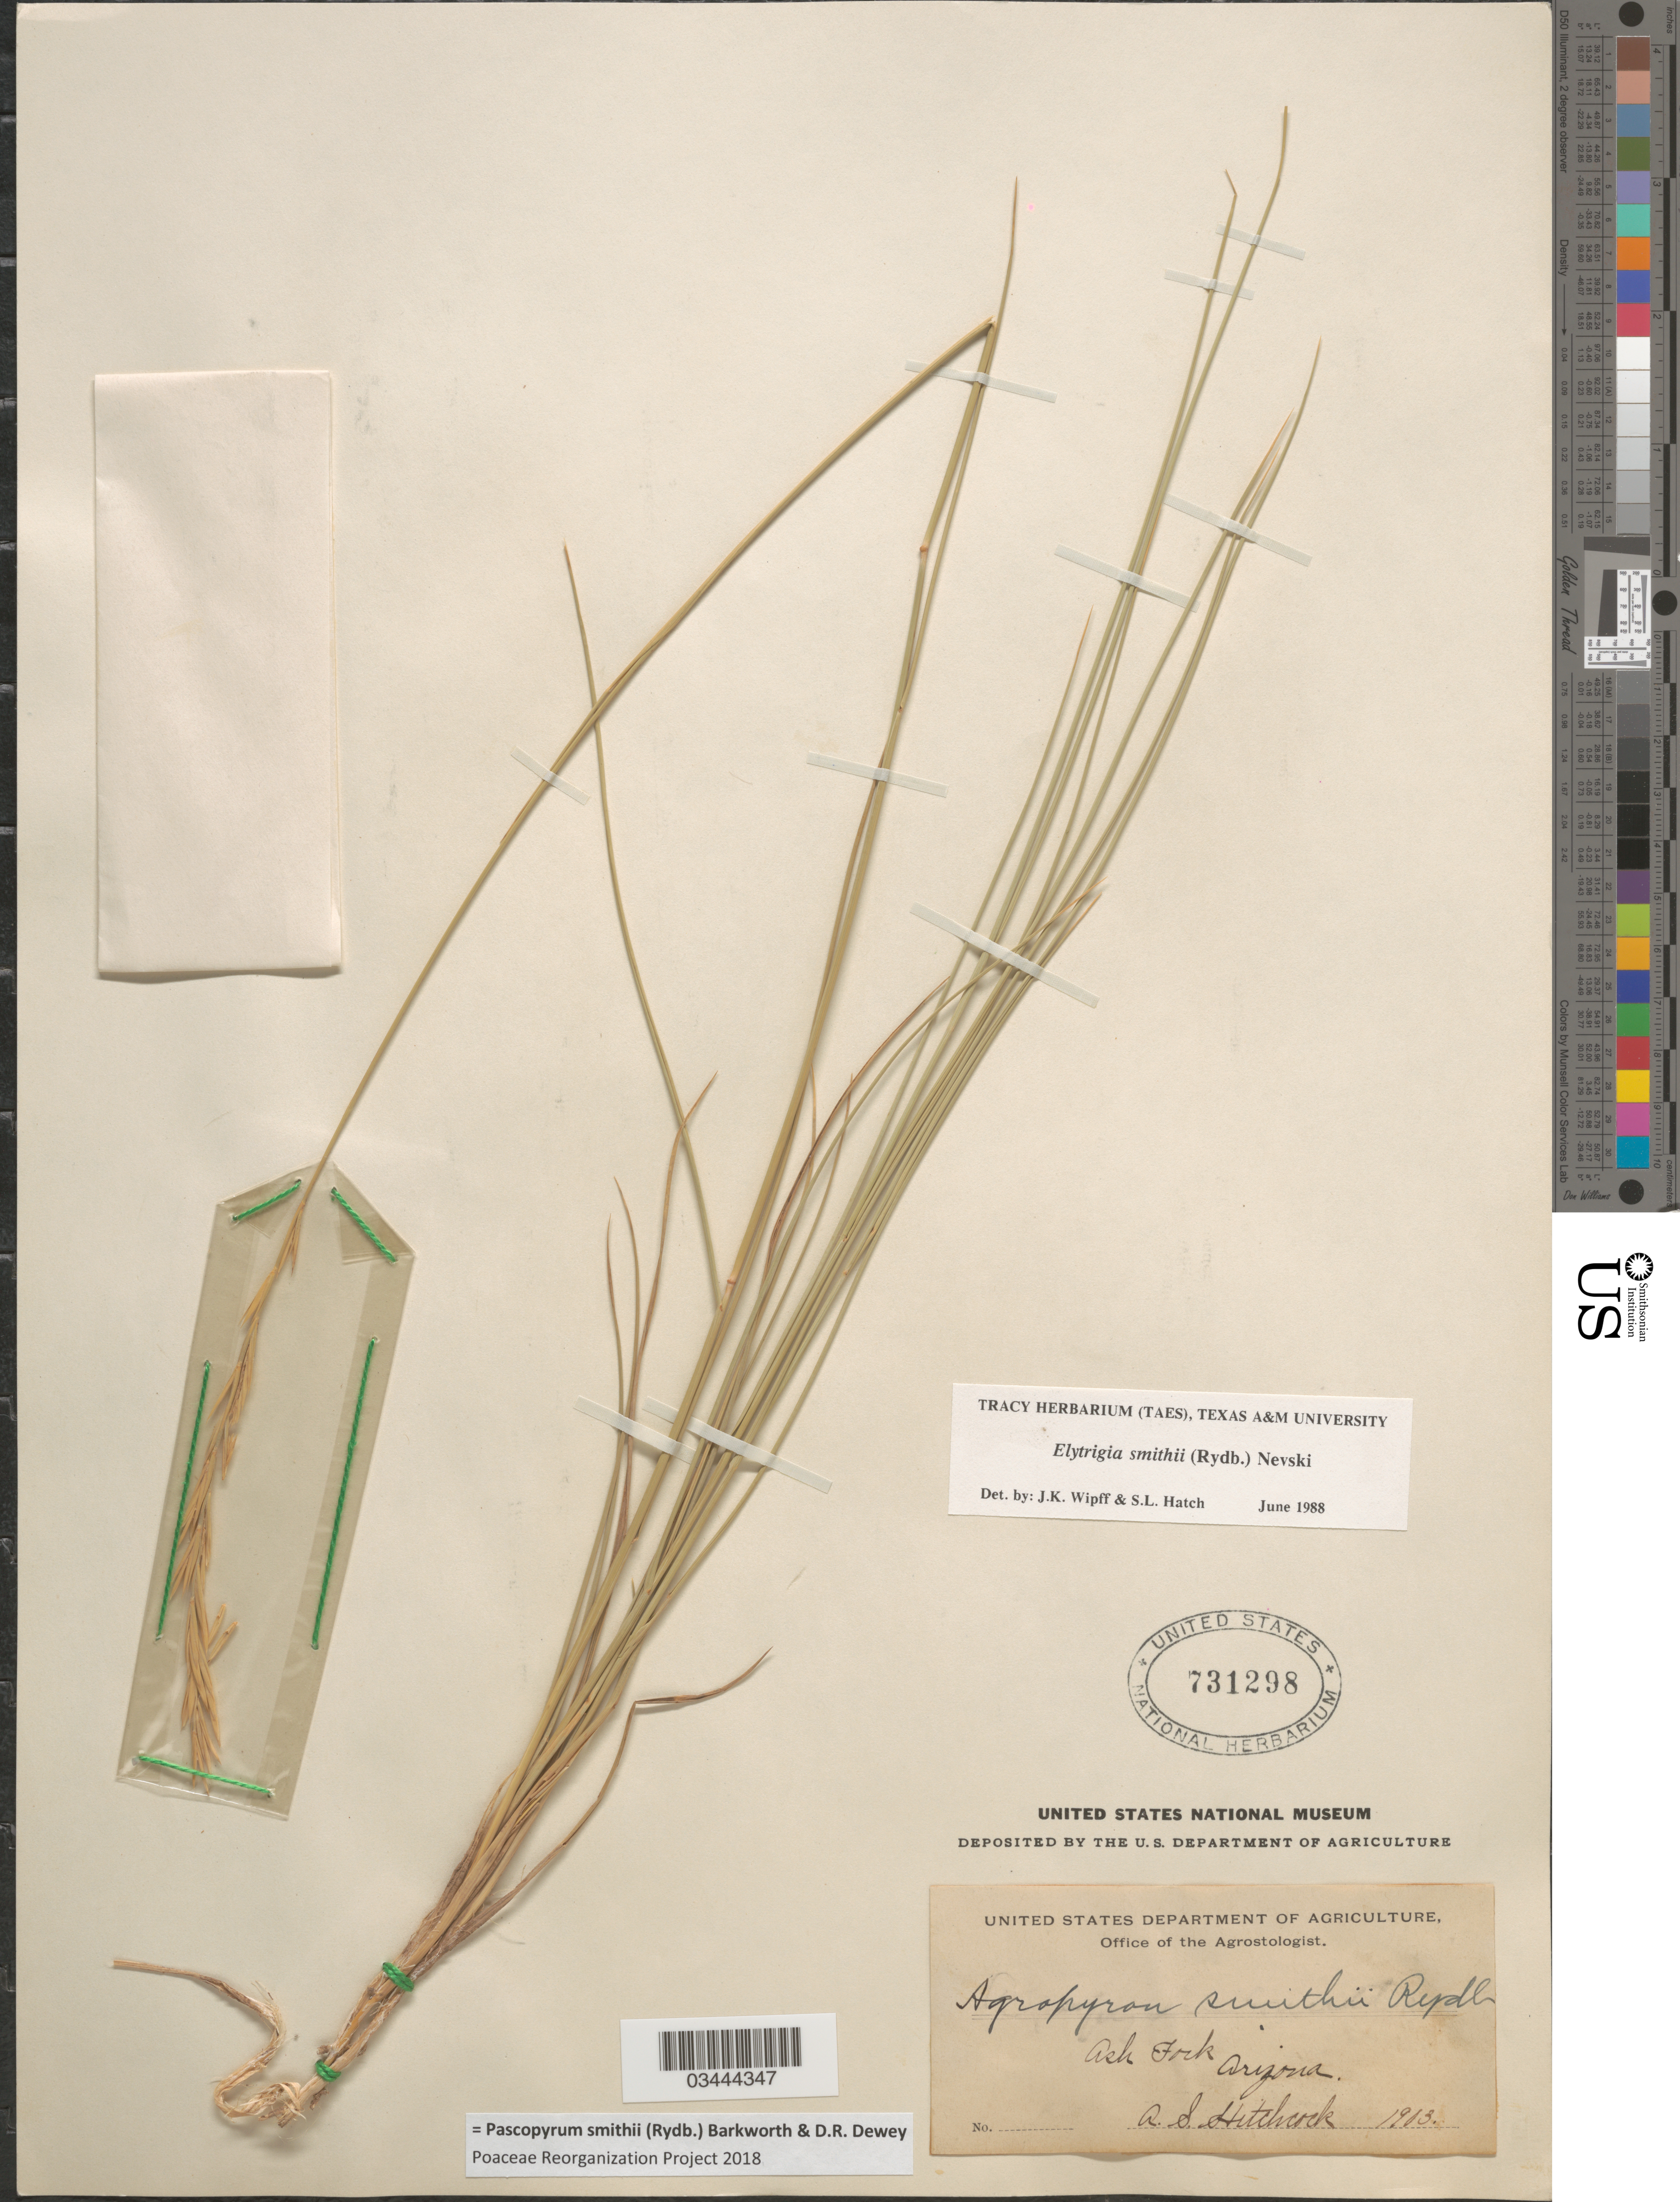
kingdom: Plantae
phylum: Tracheophyta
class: Liliopsida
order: Poales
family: Poaceae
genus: Pascopyrum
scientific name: Pascopyrum smithii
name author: (Rydb.) Barkworth & Dewey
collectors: A. S. Hitchcock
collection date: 1903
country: United States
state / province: Arizona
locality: Ash Fork.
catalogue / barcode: US 731298